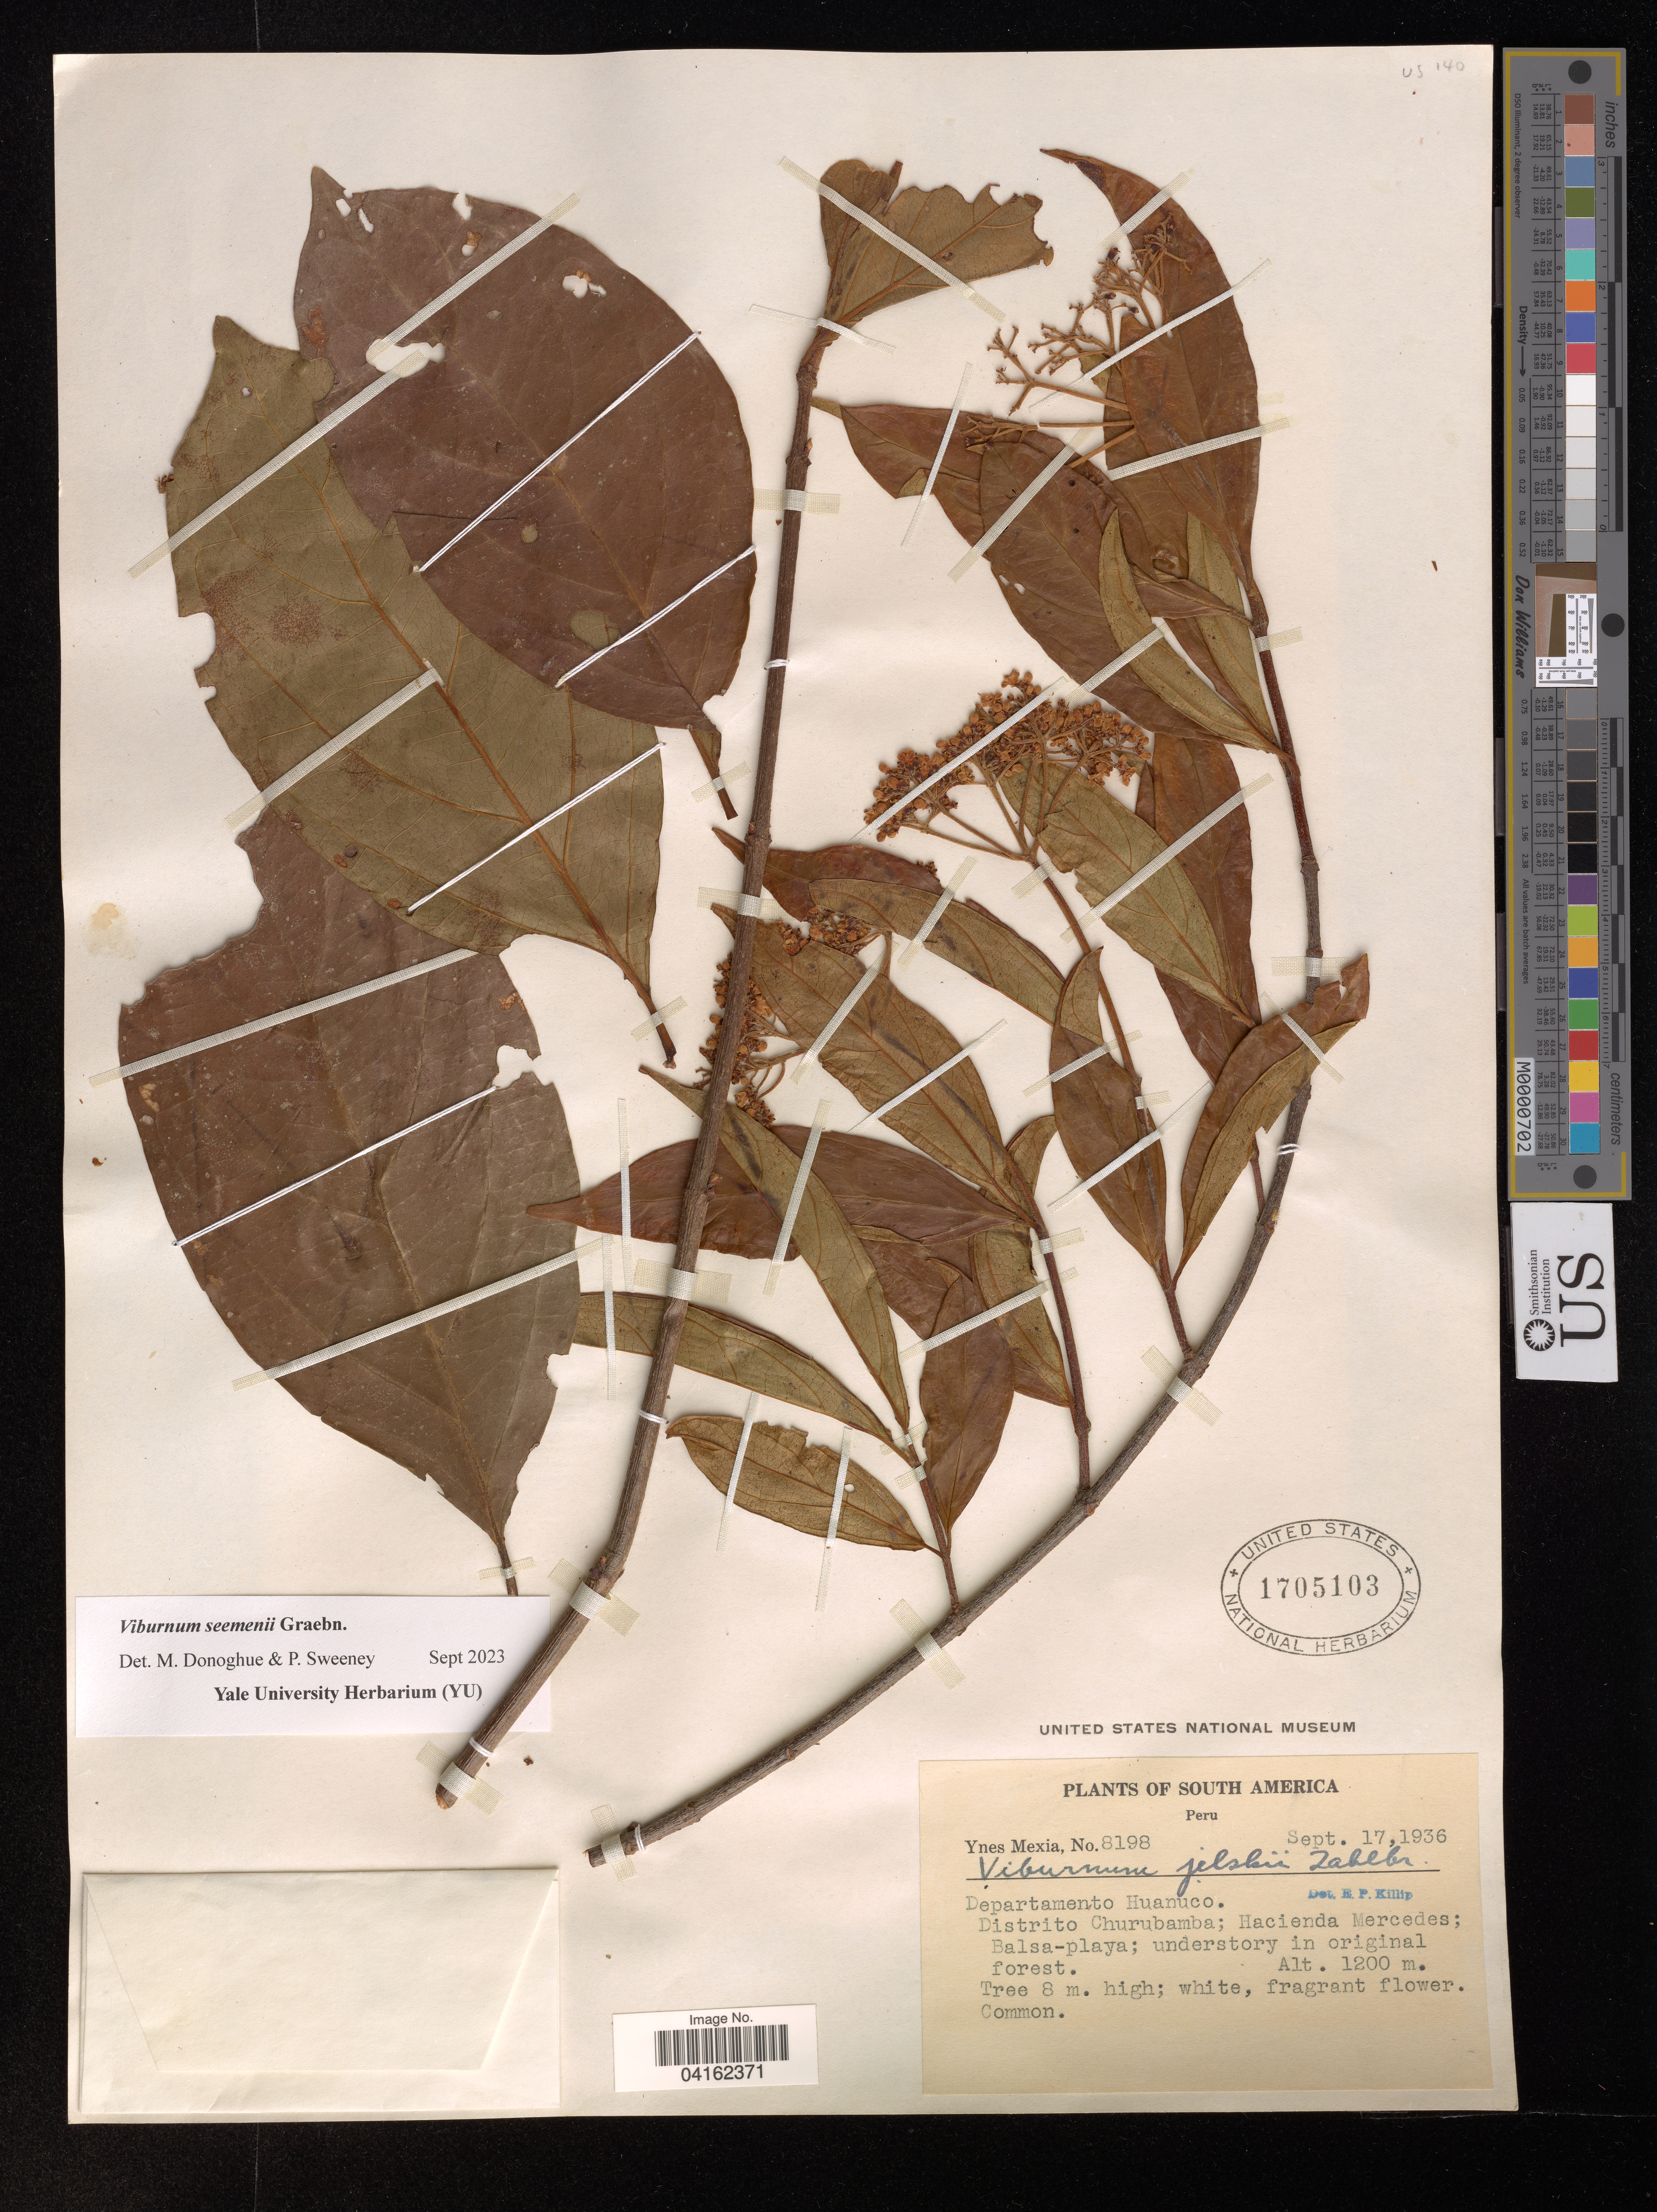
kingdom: Plantae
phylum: Tracheophyta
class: Magnoliopsida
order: Dipsacales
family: Viburnaceae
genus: Viburnum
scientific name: Viburnum seemenii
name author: Graebn. in Urb.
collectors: Y. Mexia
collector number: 8198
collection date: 1936-09-17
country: Peru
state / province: Huanuco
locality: Distrito Churubamba; Hacienda Mercedes; Balsa-playa.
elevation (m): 1200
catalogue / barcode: US 1705103